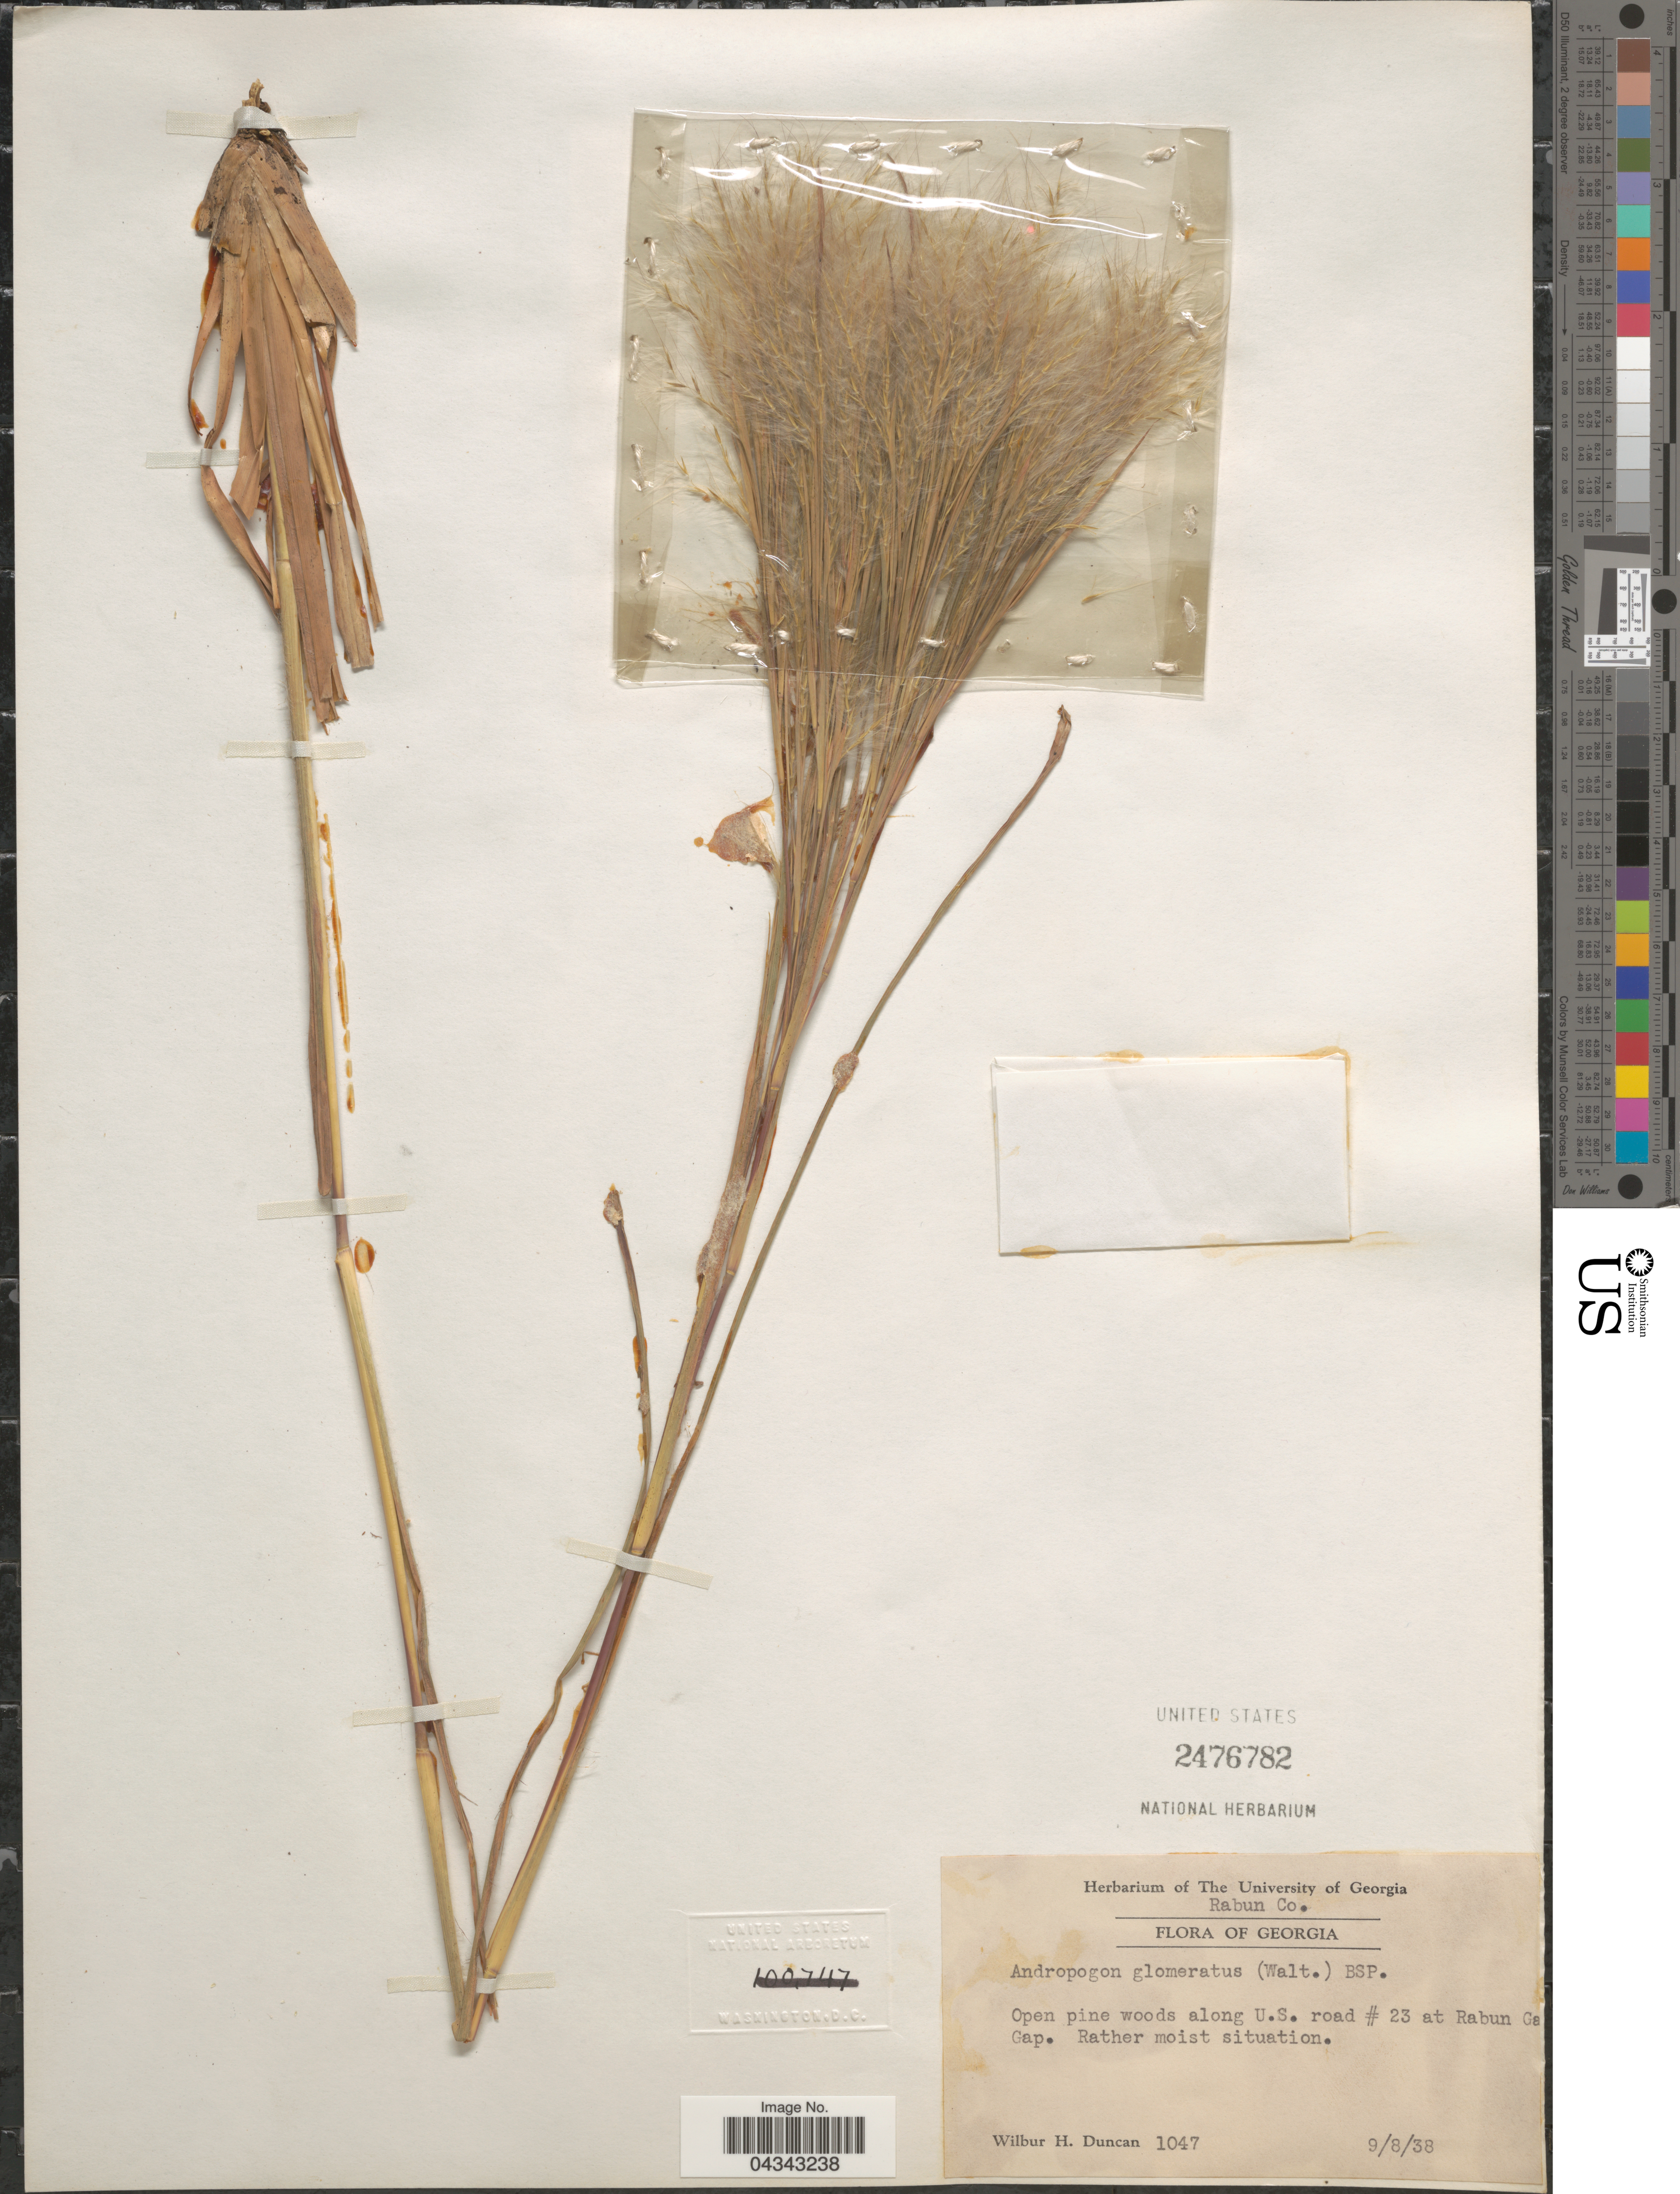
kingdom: Plantae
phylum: Tracheophyta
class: Liliopsida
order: Poales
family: Poaceae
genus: Andropogon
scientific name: Andropogon glomeratus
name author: (Walter) Britton, Stearns & Poggenb.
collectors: W. H. Duncan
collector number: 1047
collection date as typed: Transcribed d/m/y: 8/9/38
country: United States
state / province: Georgia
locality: Rabun Co. Open pine woods along U. S. road # 23 at Rabun Co Gap.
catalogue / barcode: US 2476782